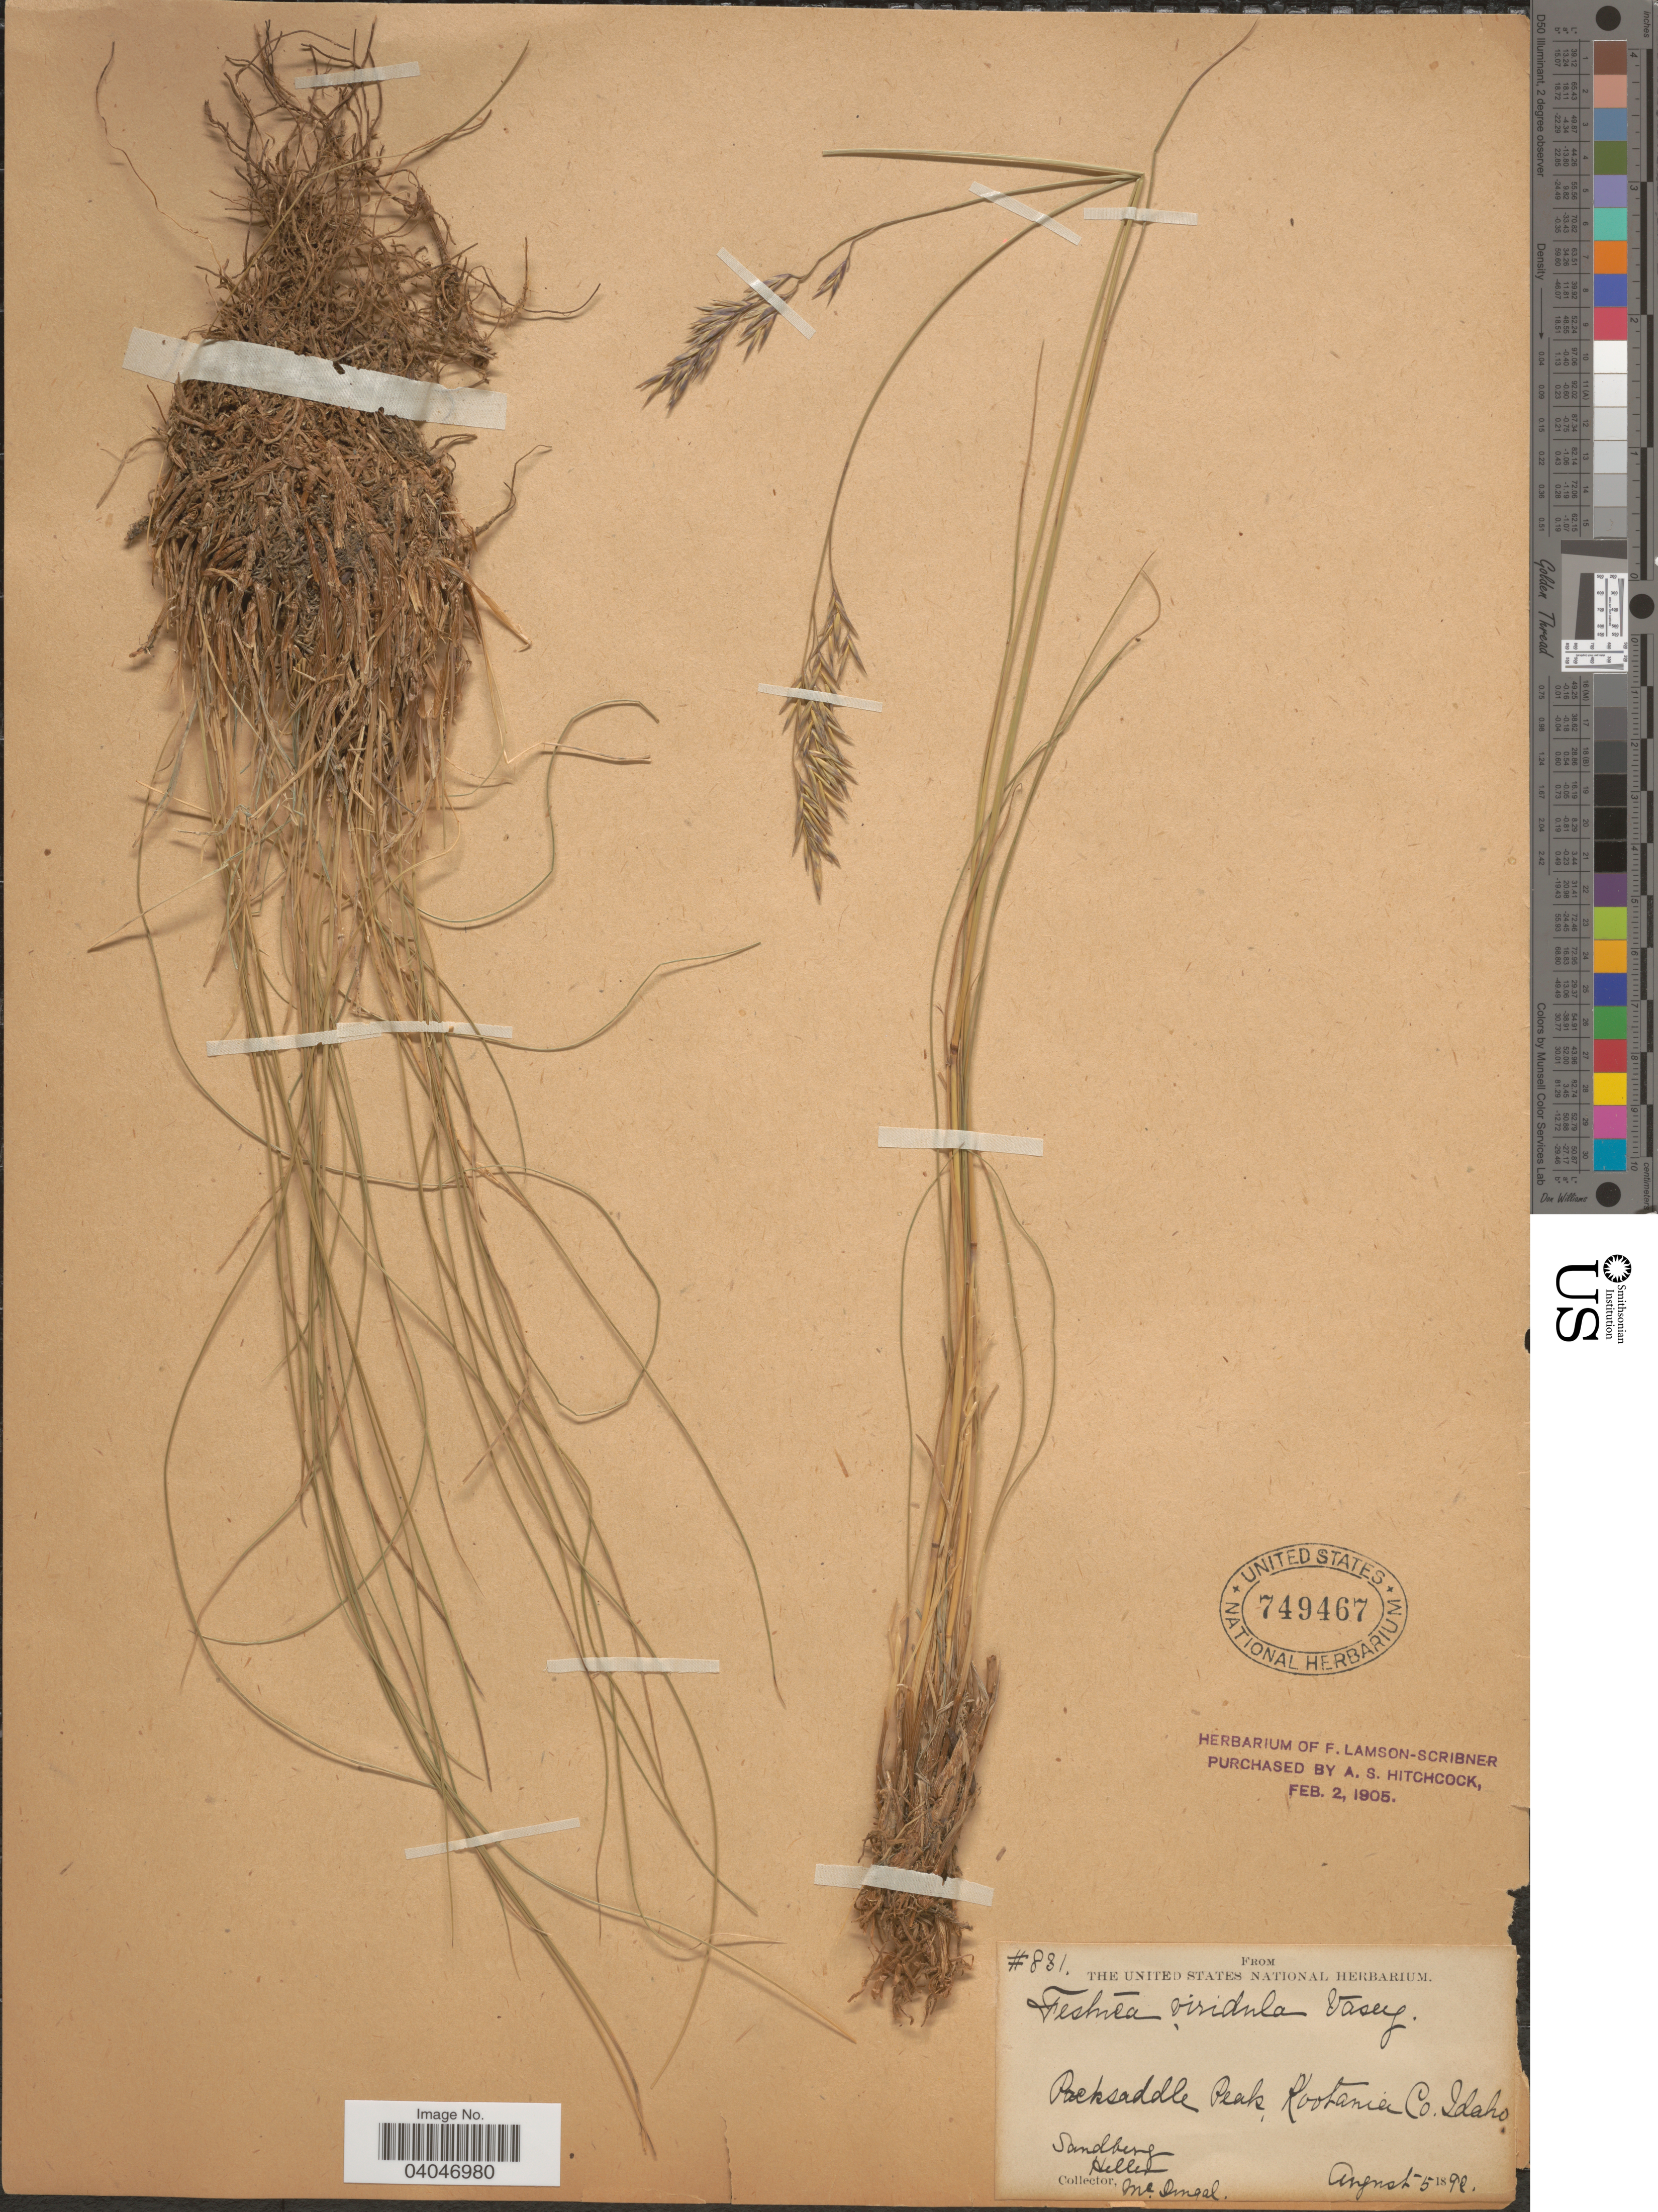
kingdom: Plantae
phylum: Tracheophyta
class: Liliopsida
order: Poales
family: Poaceae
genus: Festuca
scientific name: Festuca viridula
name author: Vasey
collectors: J. H. Sandberg, -- Heller & McDougal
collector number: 831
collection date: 1892-08-05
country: United States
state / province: Idaho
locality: Packsaddle Peak, Kootanai Co.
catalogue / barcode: US 749467